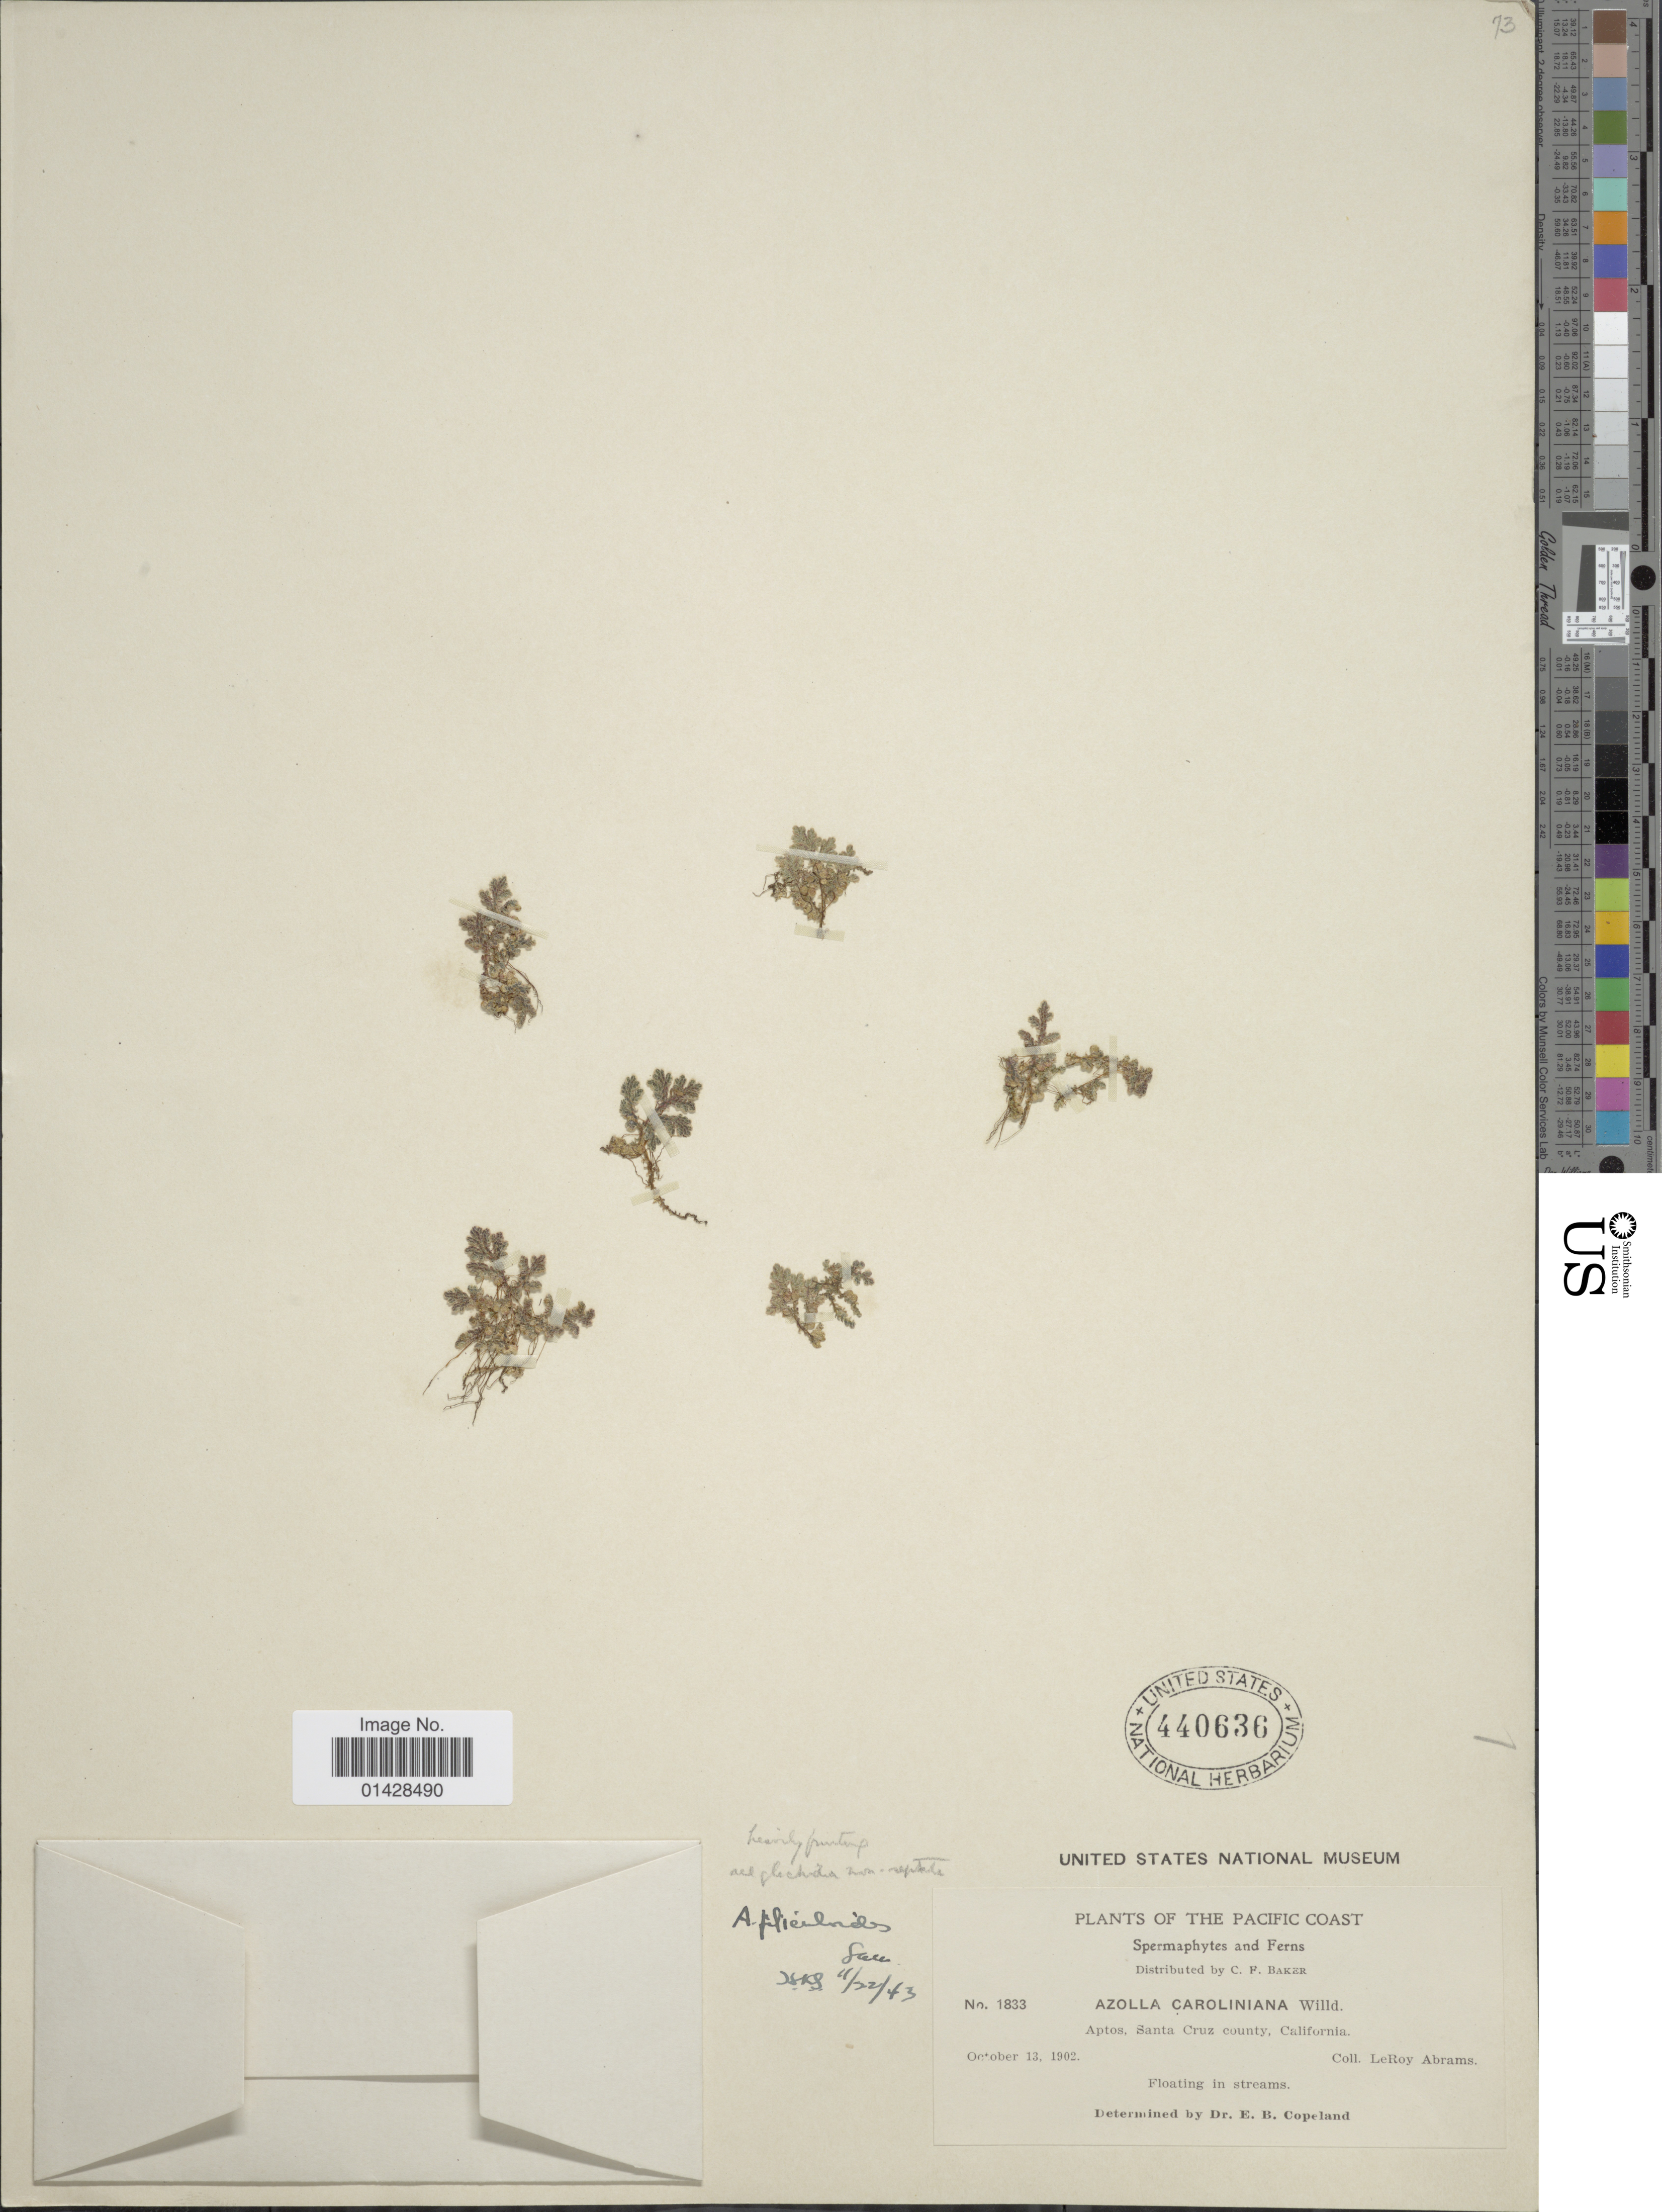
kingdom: Plantae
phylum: Tracheophyta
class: Polypodiopsida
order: Salviniales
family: Salviniaceae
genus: Azolla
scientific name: Azolla filiculoides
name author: Lam.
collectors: L. Abrams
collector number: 1833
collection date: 1902-10-13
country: United States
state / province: California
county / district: Santa Cruz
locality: The Pacific Coast, Aptos, Santa Cruz county, Floating instreams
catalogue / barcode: US 440636